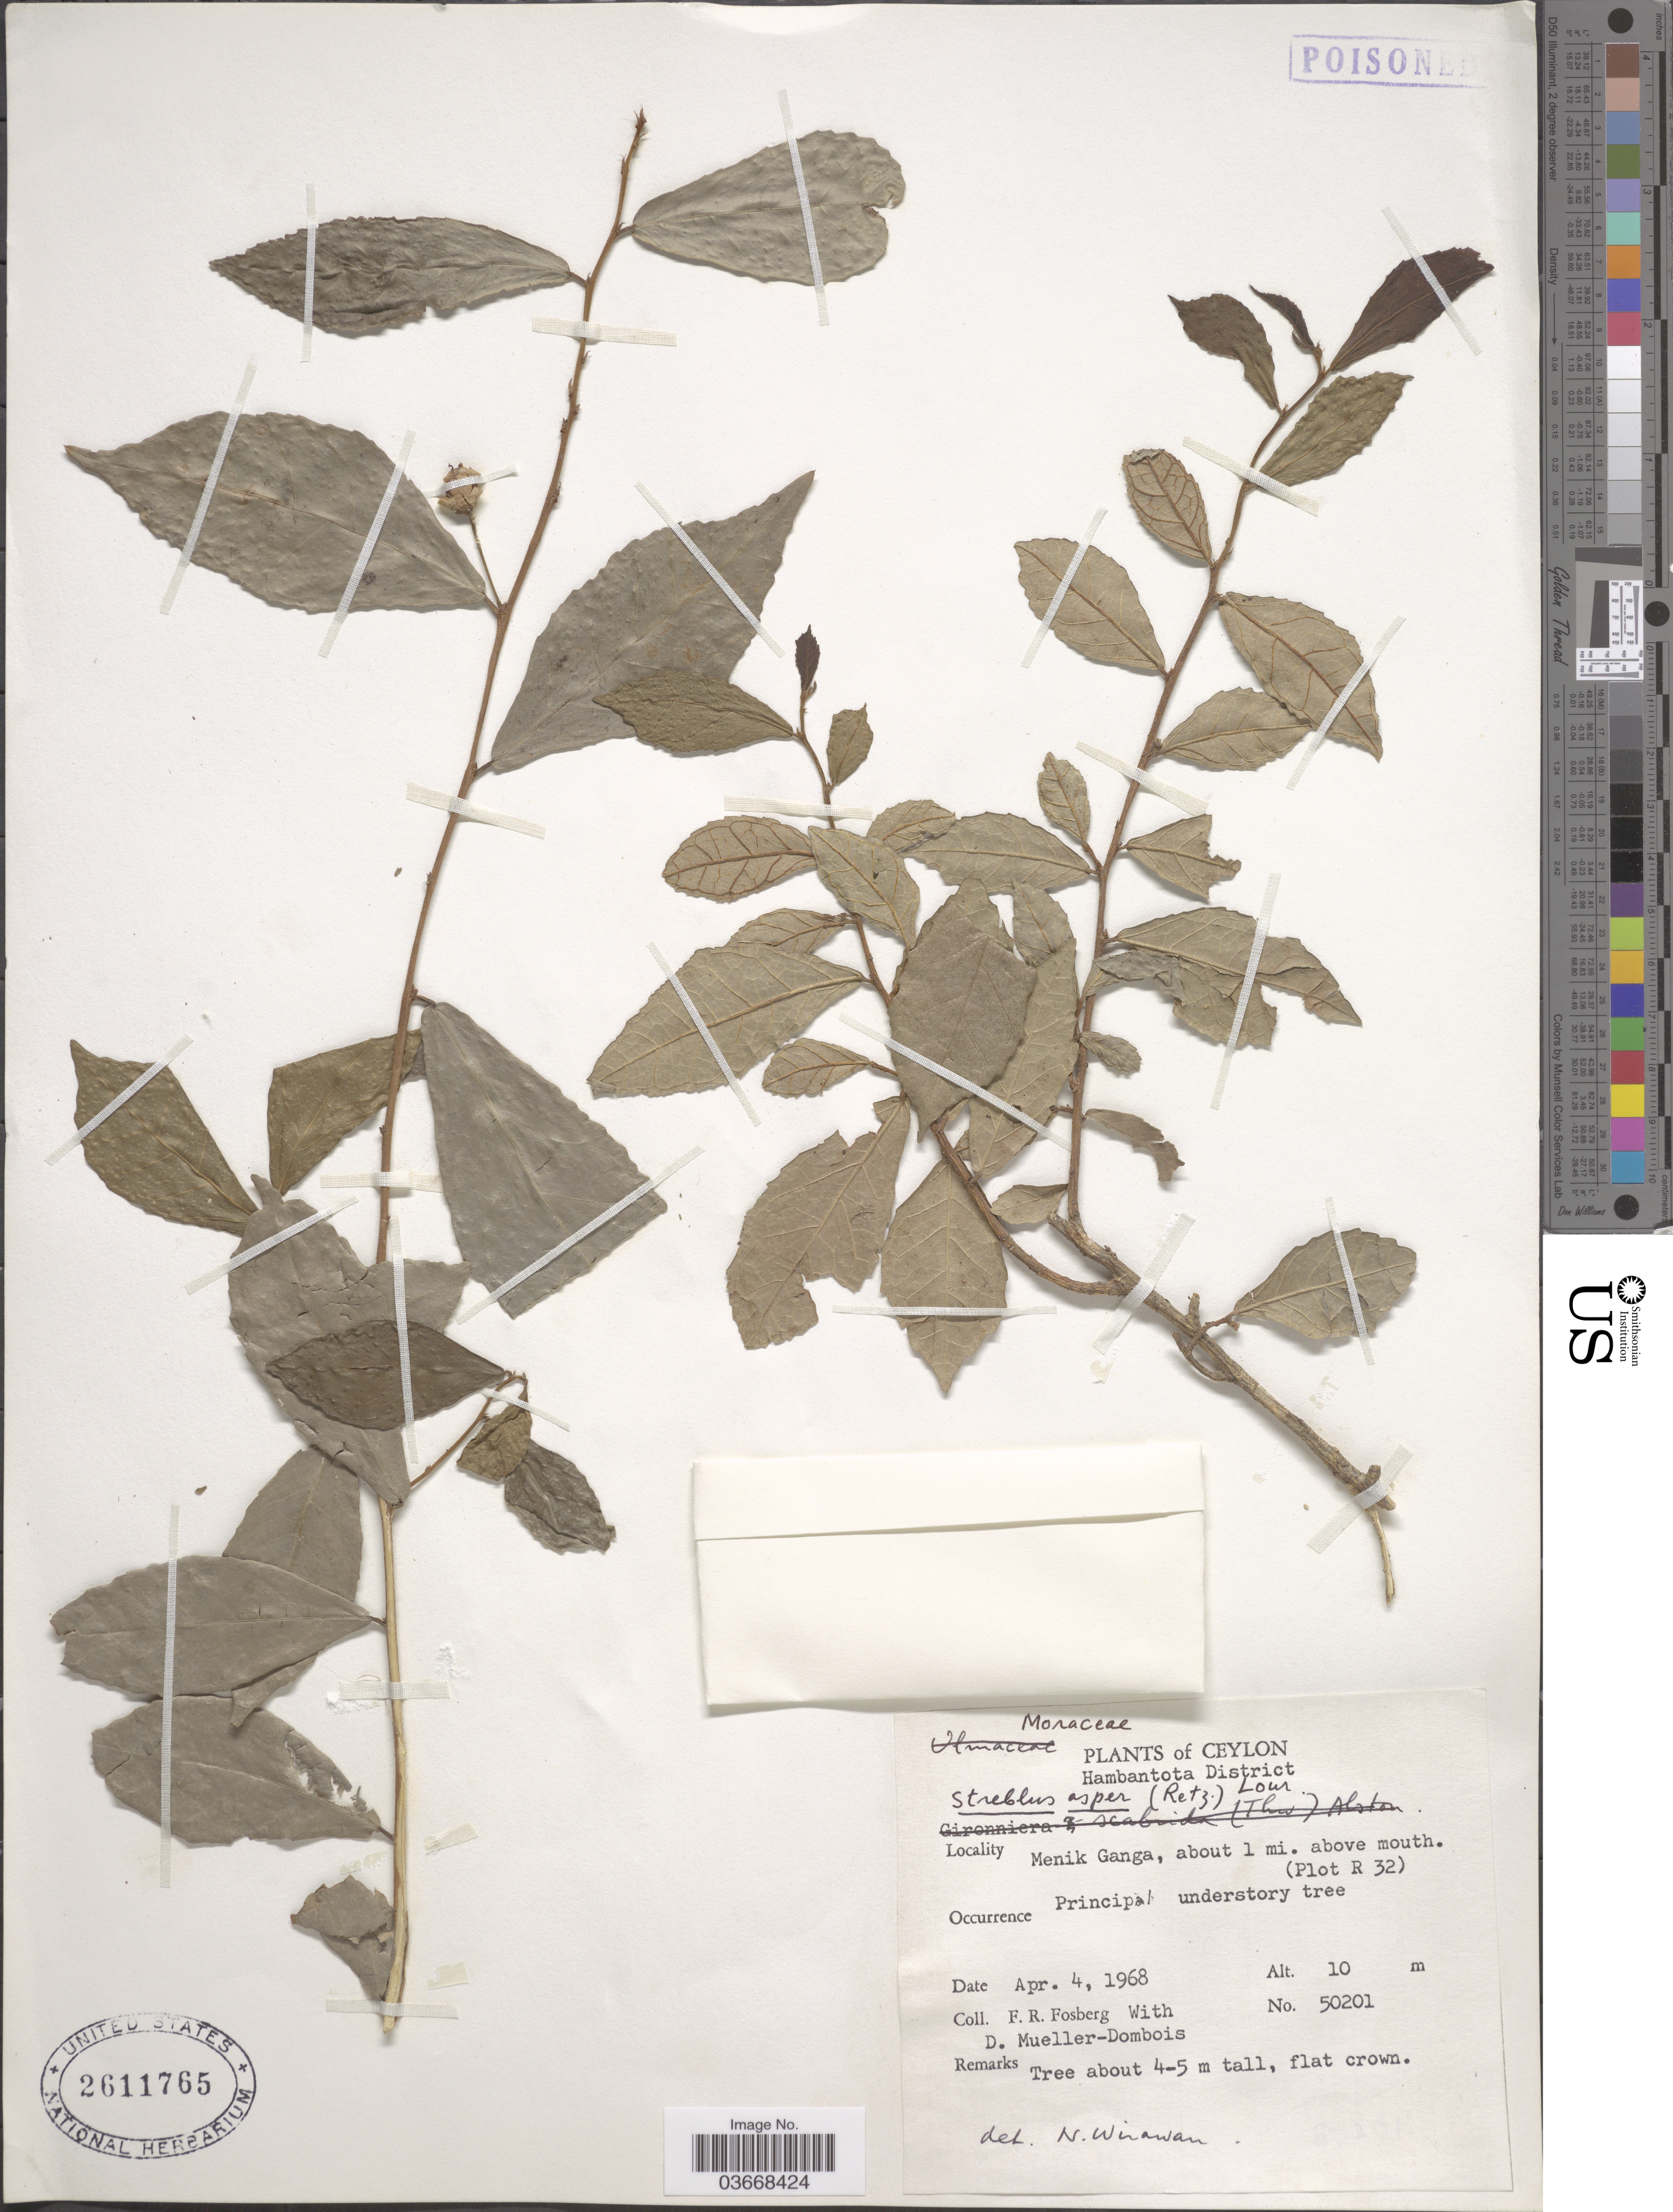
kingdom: Plantae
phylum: Tracheophyta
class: Magnoliopsida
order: Rosales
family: Moraceae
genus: Streblus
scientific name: Streblus asper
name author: Lour.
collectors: F. R. Fosberg & D. Mueller-Dombois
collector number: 50201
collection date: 1968-04-04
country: Sri Lanka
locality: Ceylon. Hambantota District. Menik Ganga, about 1 mi. above mouth. (Plot R 32).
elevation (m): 10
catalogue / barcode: US 2611765